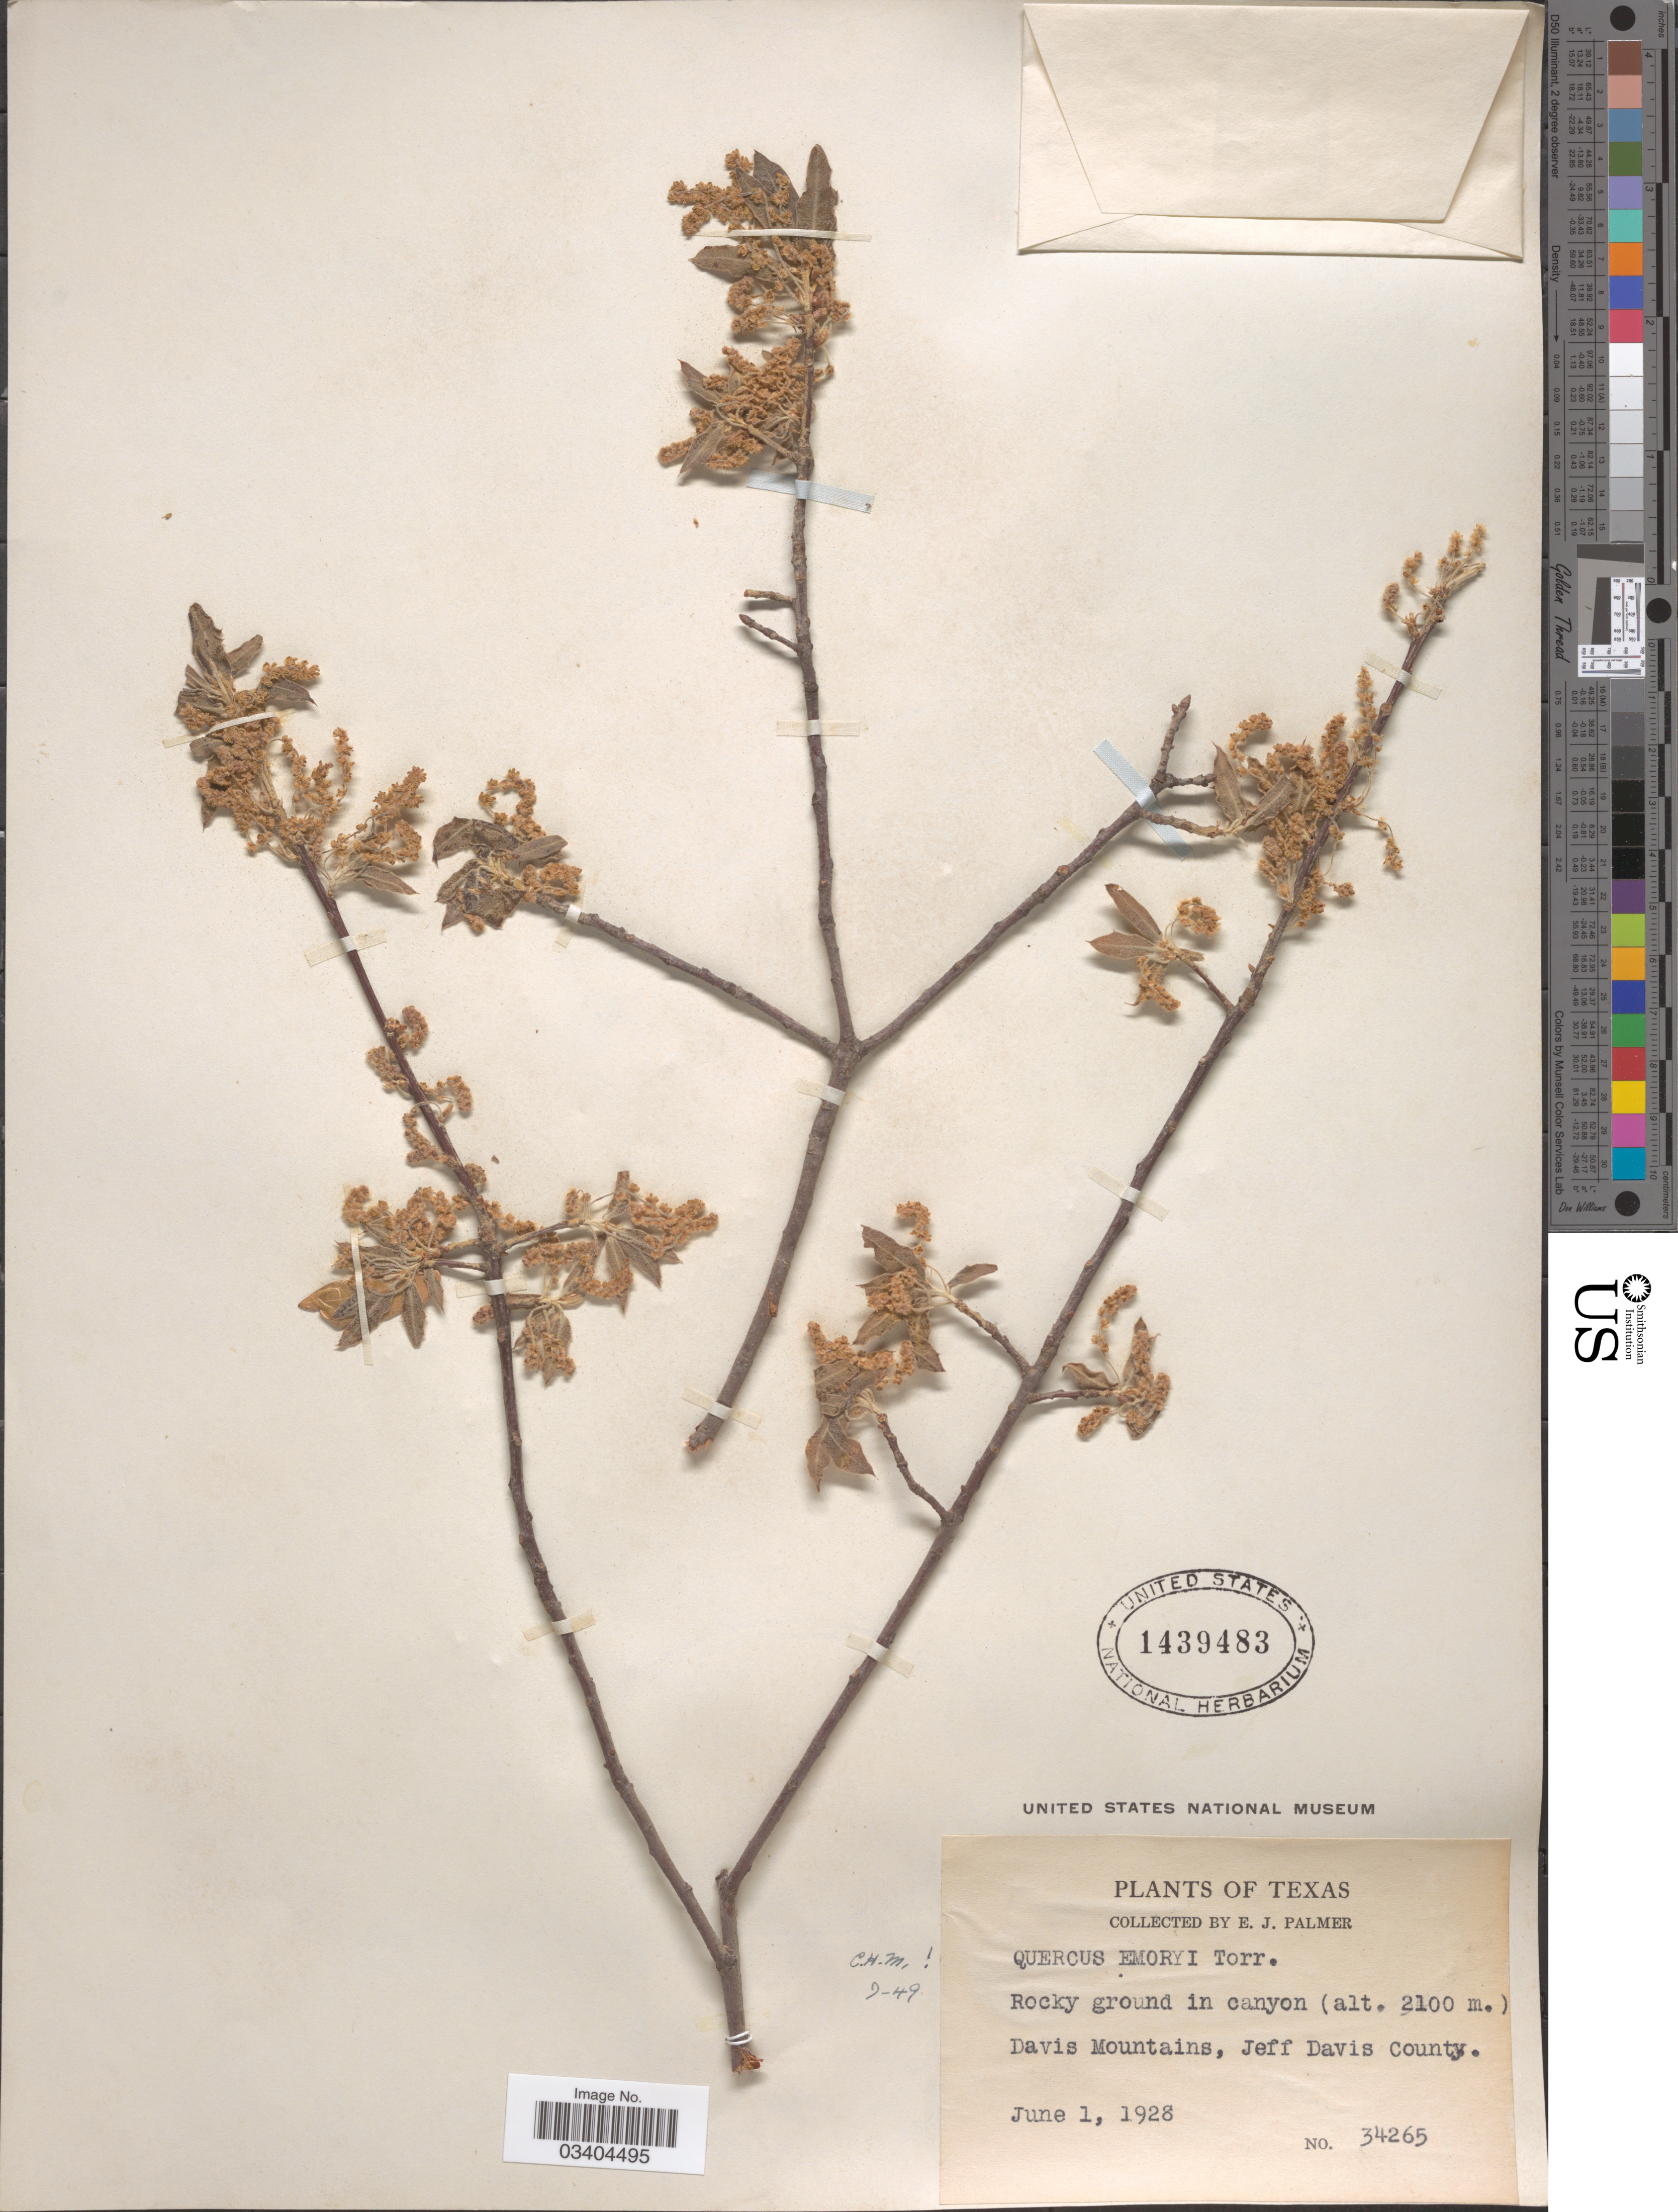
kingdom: Plantae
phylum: Tracheophyta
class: Magnoliopsida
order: Fagales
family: Fagaceae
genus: Quercus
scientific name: Quercus emoryi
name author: Torr. in Emory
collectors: E. J. Palmer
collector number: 34265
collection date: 1928-06-01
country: United States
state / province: Texas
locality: Davis Mountains, Jeff Davis County.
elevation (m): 2100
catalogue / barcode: US 1439483